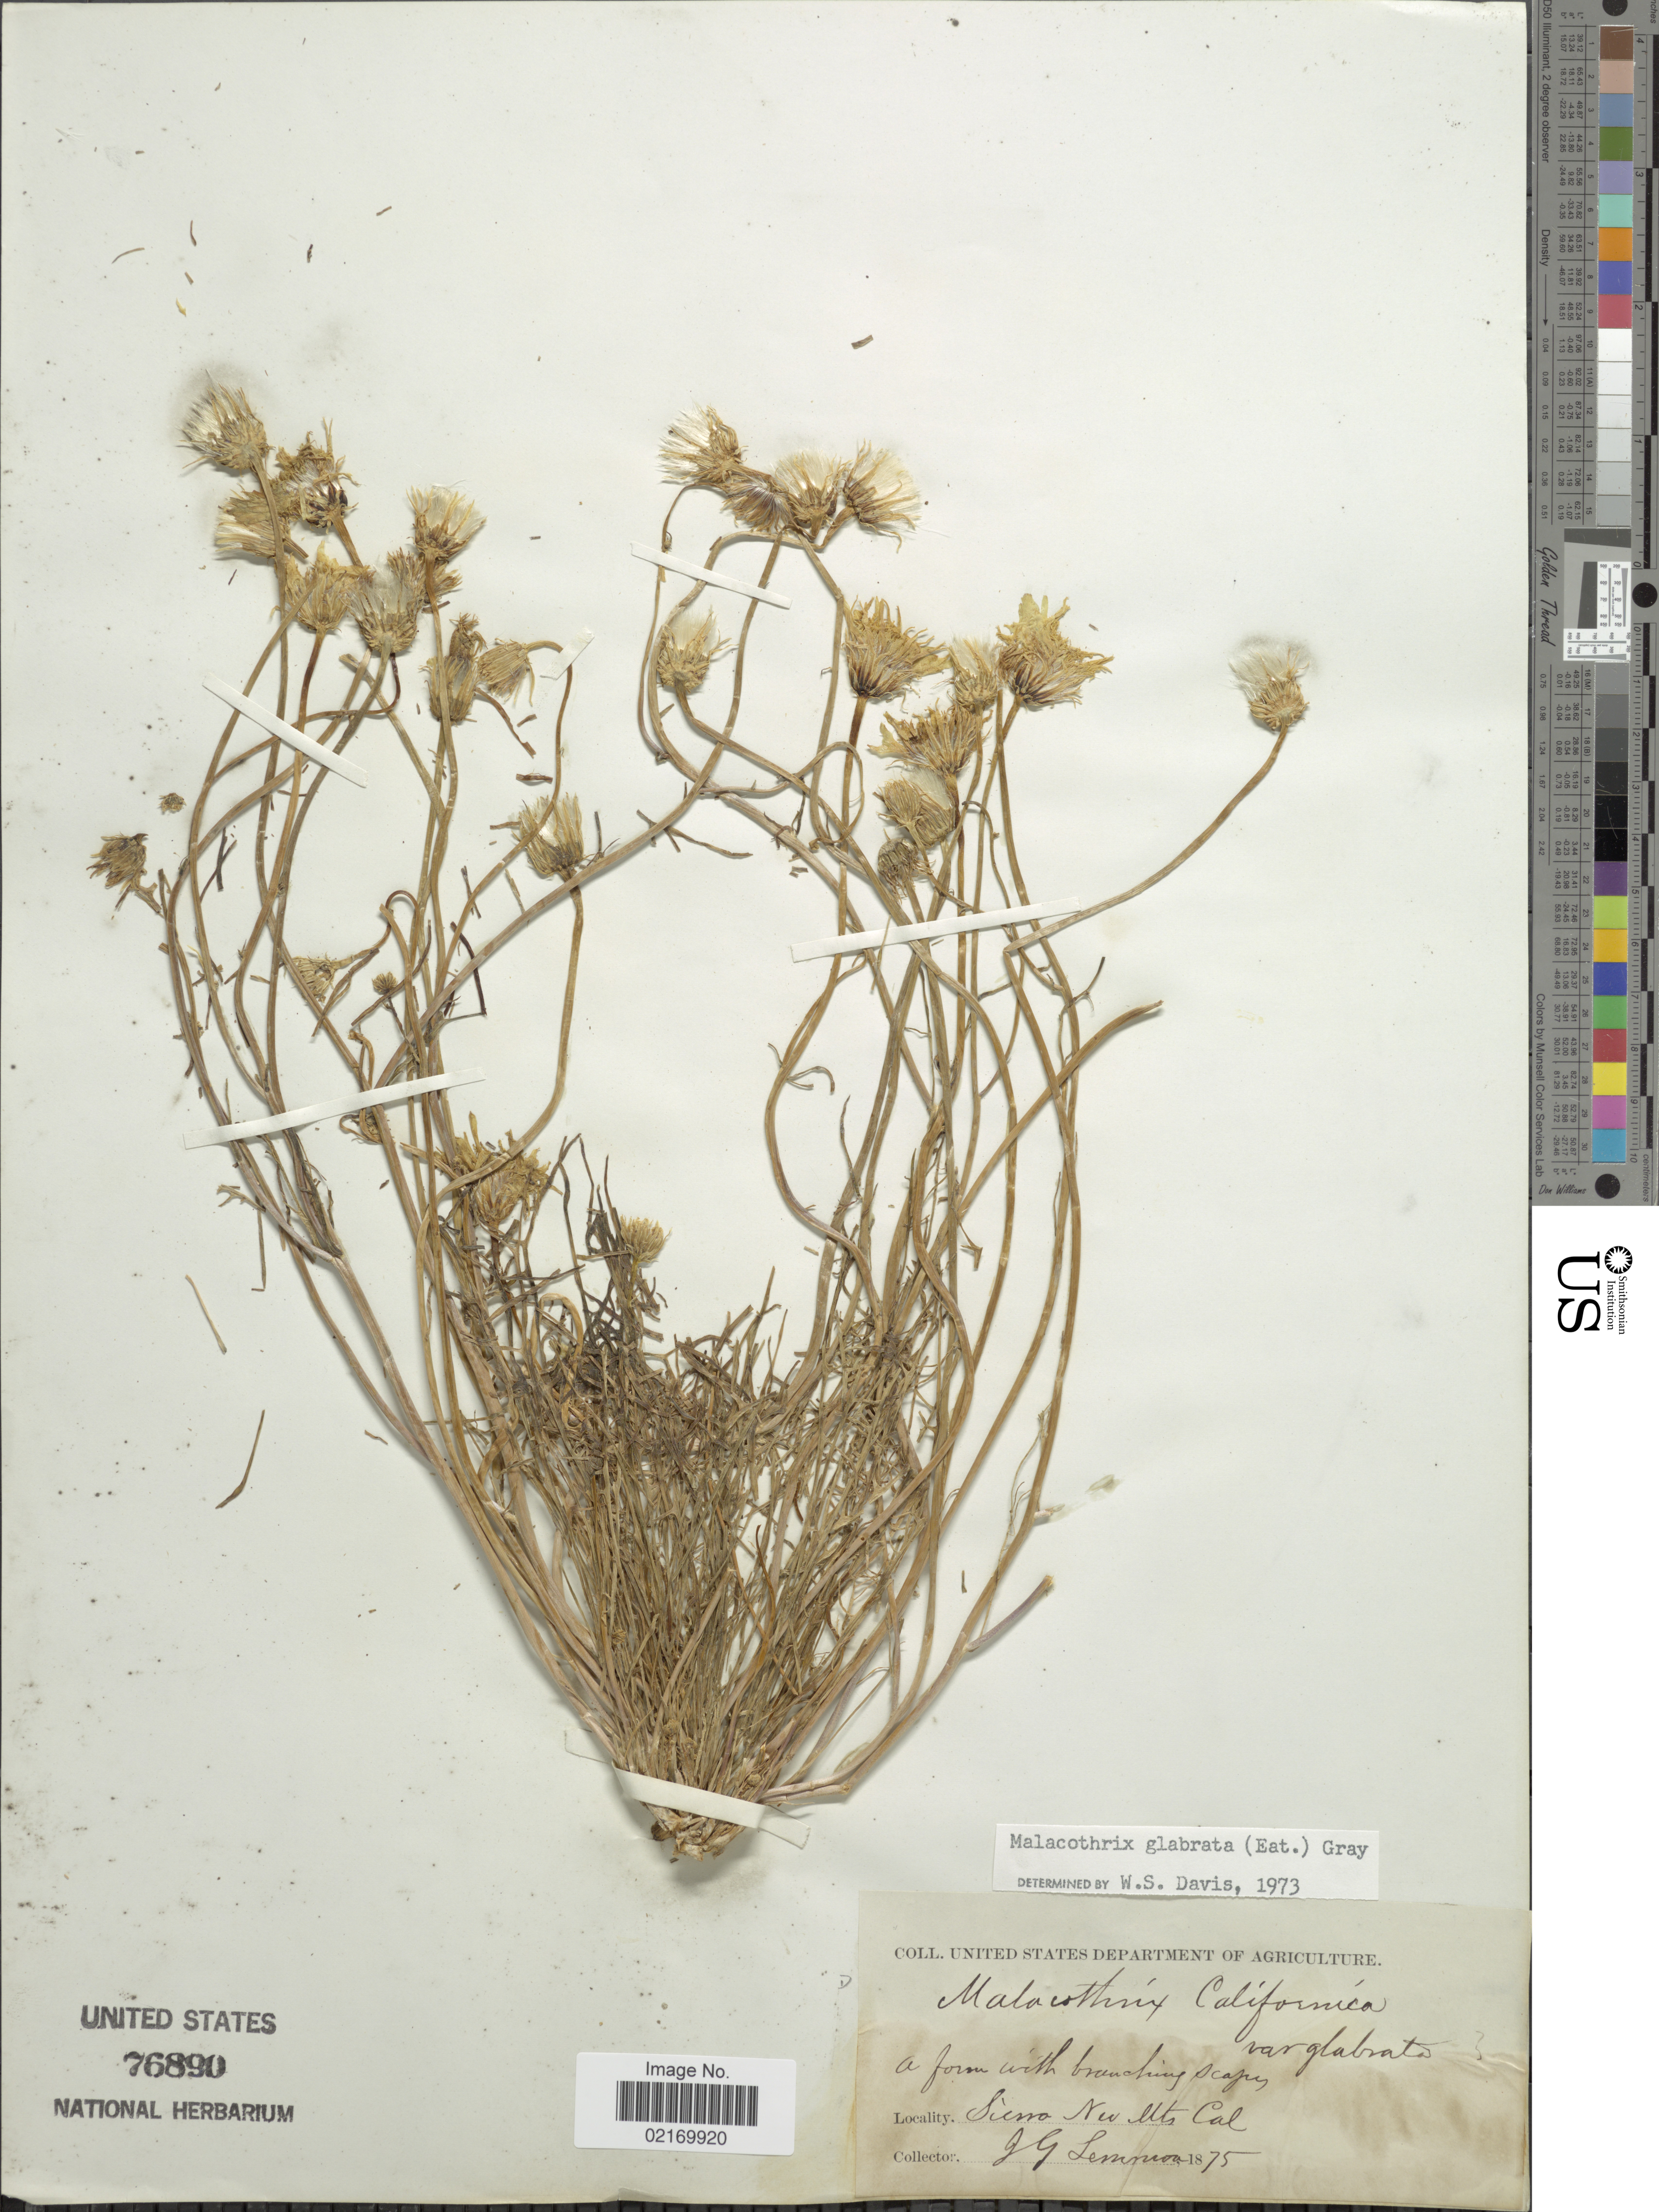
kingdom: Plantae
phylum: Tracheophyta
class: Magnoliopsida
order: Asterales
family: Asteraceae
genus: Malacothrix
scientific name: Malacothrix glabrata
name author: (A. Gray ex D.C. Eaton) A. Gray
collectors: J. Lemmon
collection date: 1875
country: United States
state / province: California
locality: Sierra Nev. Mts., Cal.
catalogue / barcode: US 76890